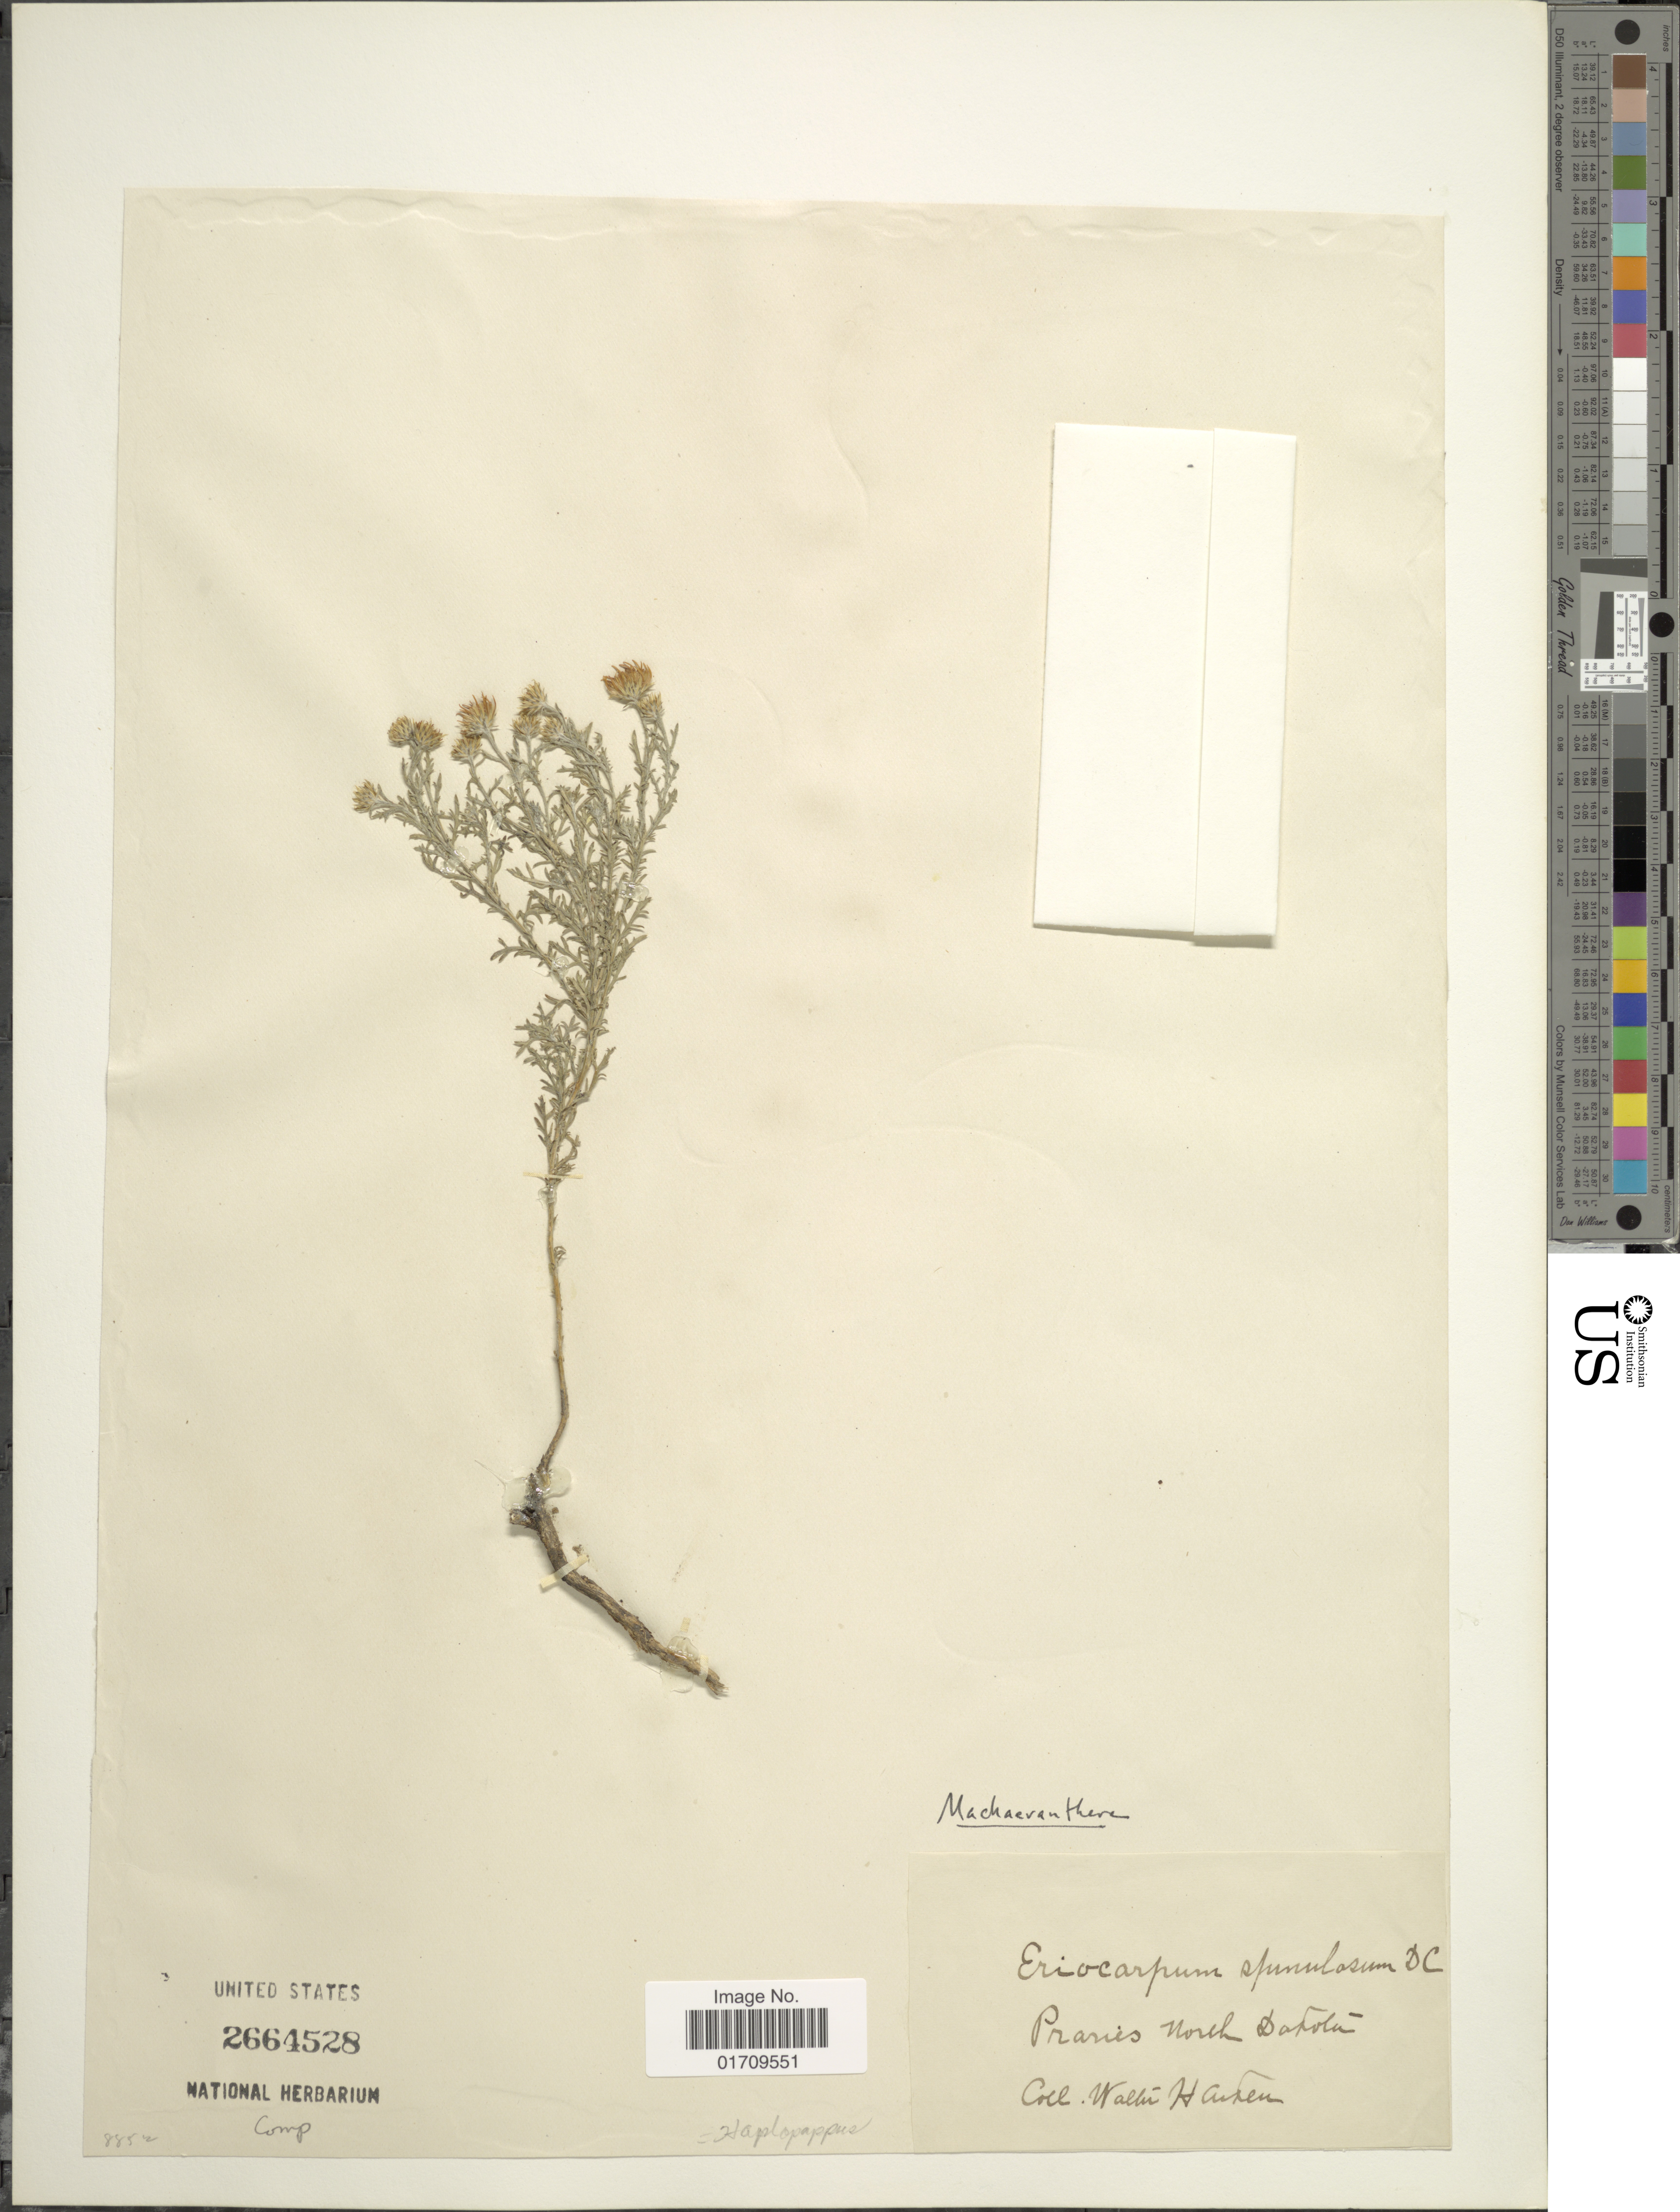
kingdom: Plantae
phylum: Tracheophyta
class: Magnoliopsida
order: Asterales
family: Asteraceae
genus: Machaeranthera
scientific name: Machaeranthera sp.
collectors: W. Hansen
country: United States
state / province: North Dakota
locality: Prairies North Dakota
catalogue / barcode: US 2664528